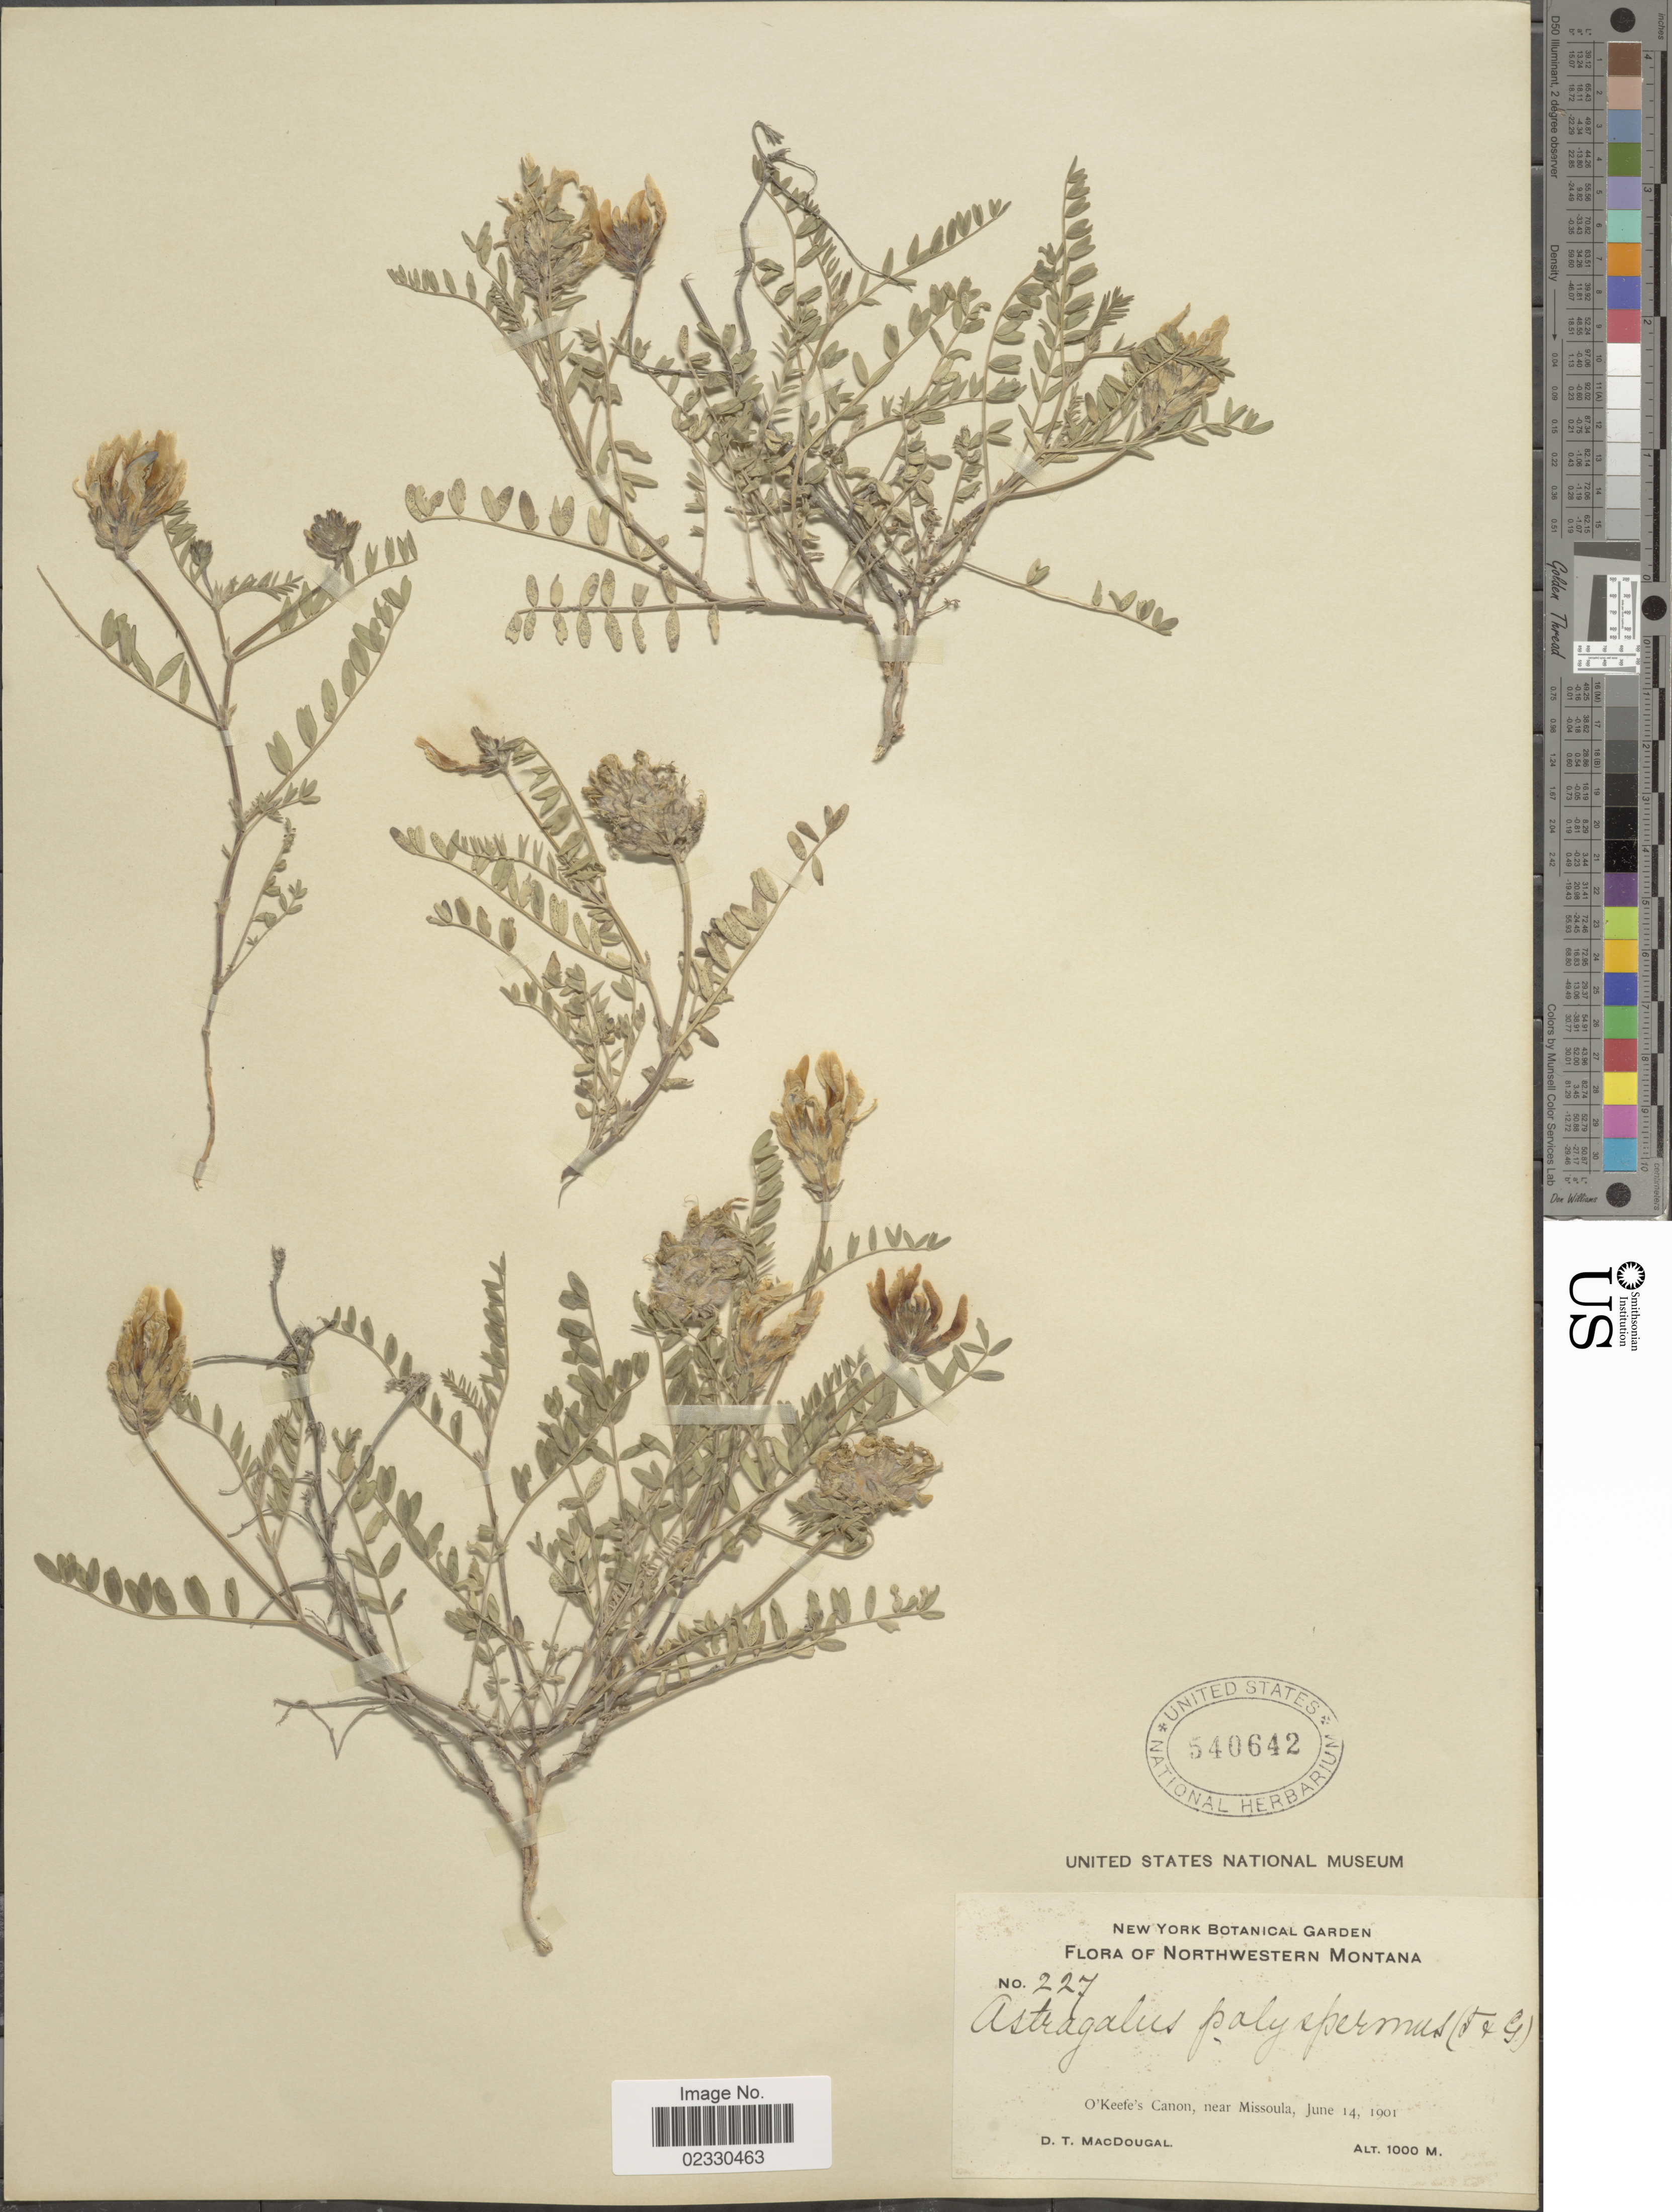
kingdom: Plantae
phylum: Tracheophyta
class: Magnoliopsida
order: Fabales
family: Fabaceae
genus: Astragalus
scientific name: Astragalus dasyglottis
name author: DC.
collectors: D. T. MacDougal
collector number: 227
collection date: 1901-06-14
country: United States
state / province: Montana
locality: Northwestern Montana, O' Keefes's Canon, near Missoula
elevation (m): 1000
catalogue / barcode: US 540642